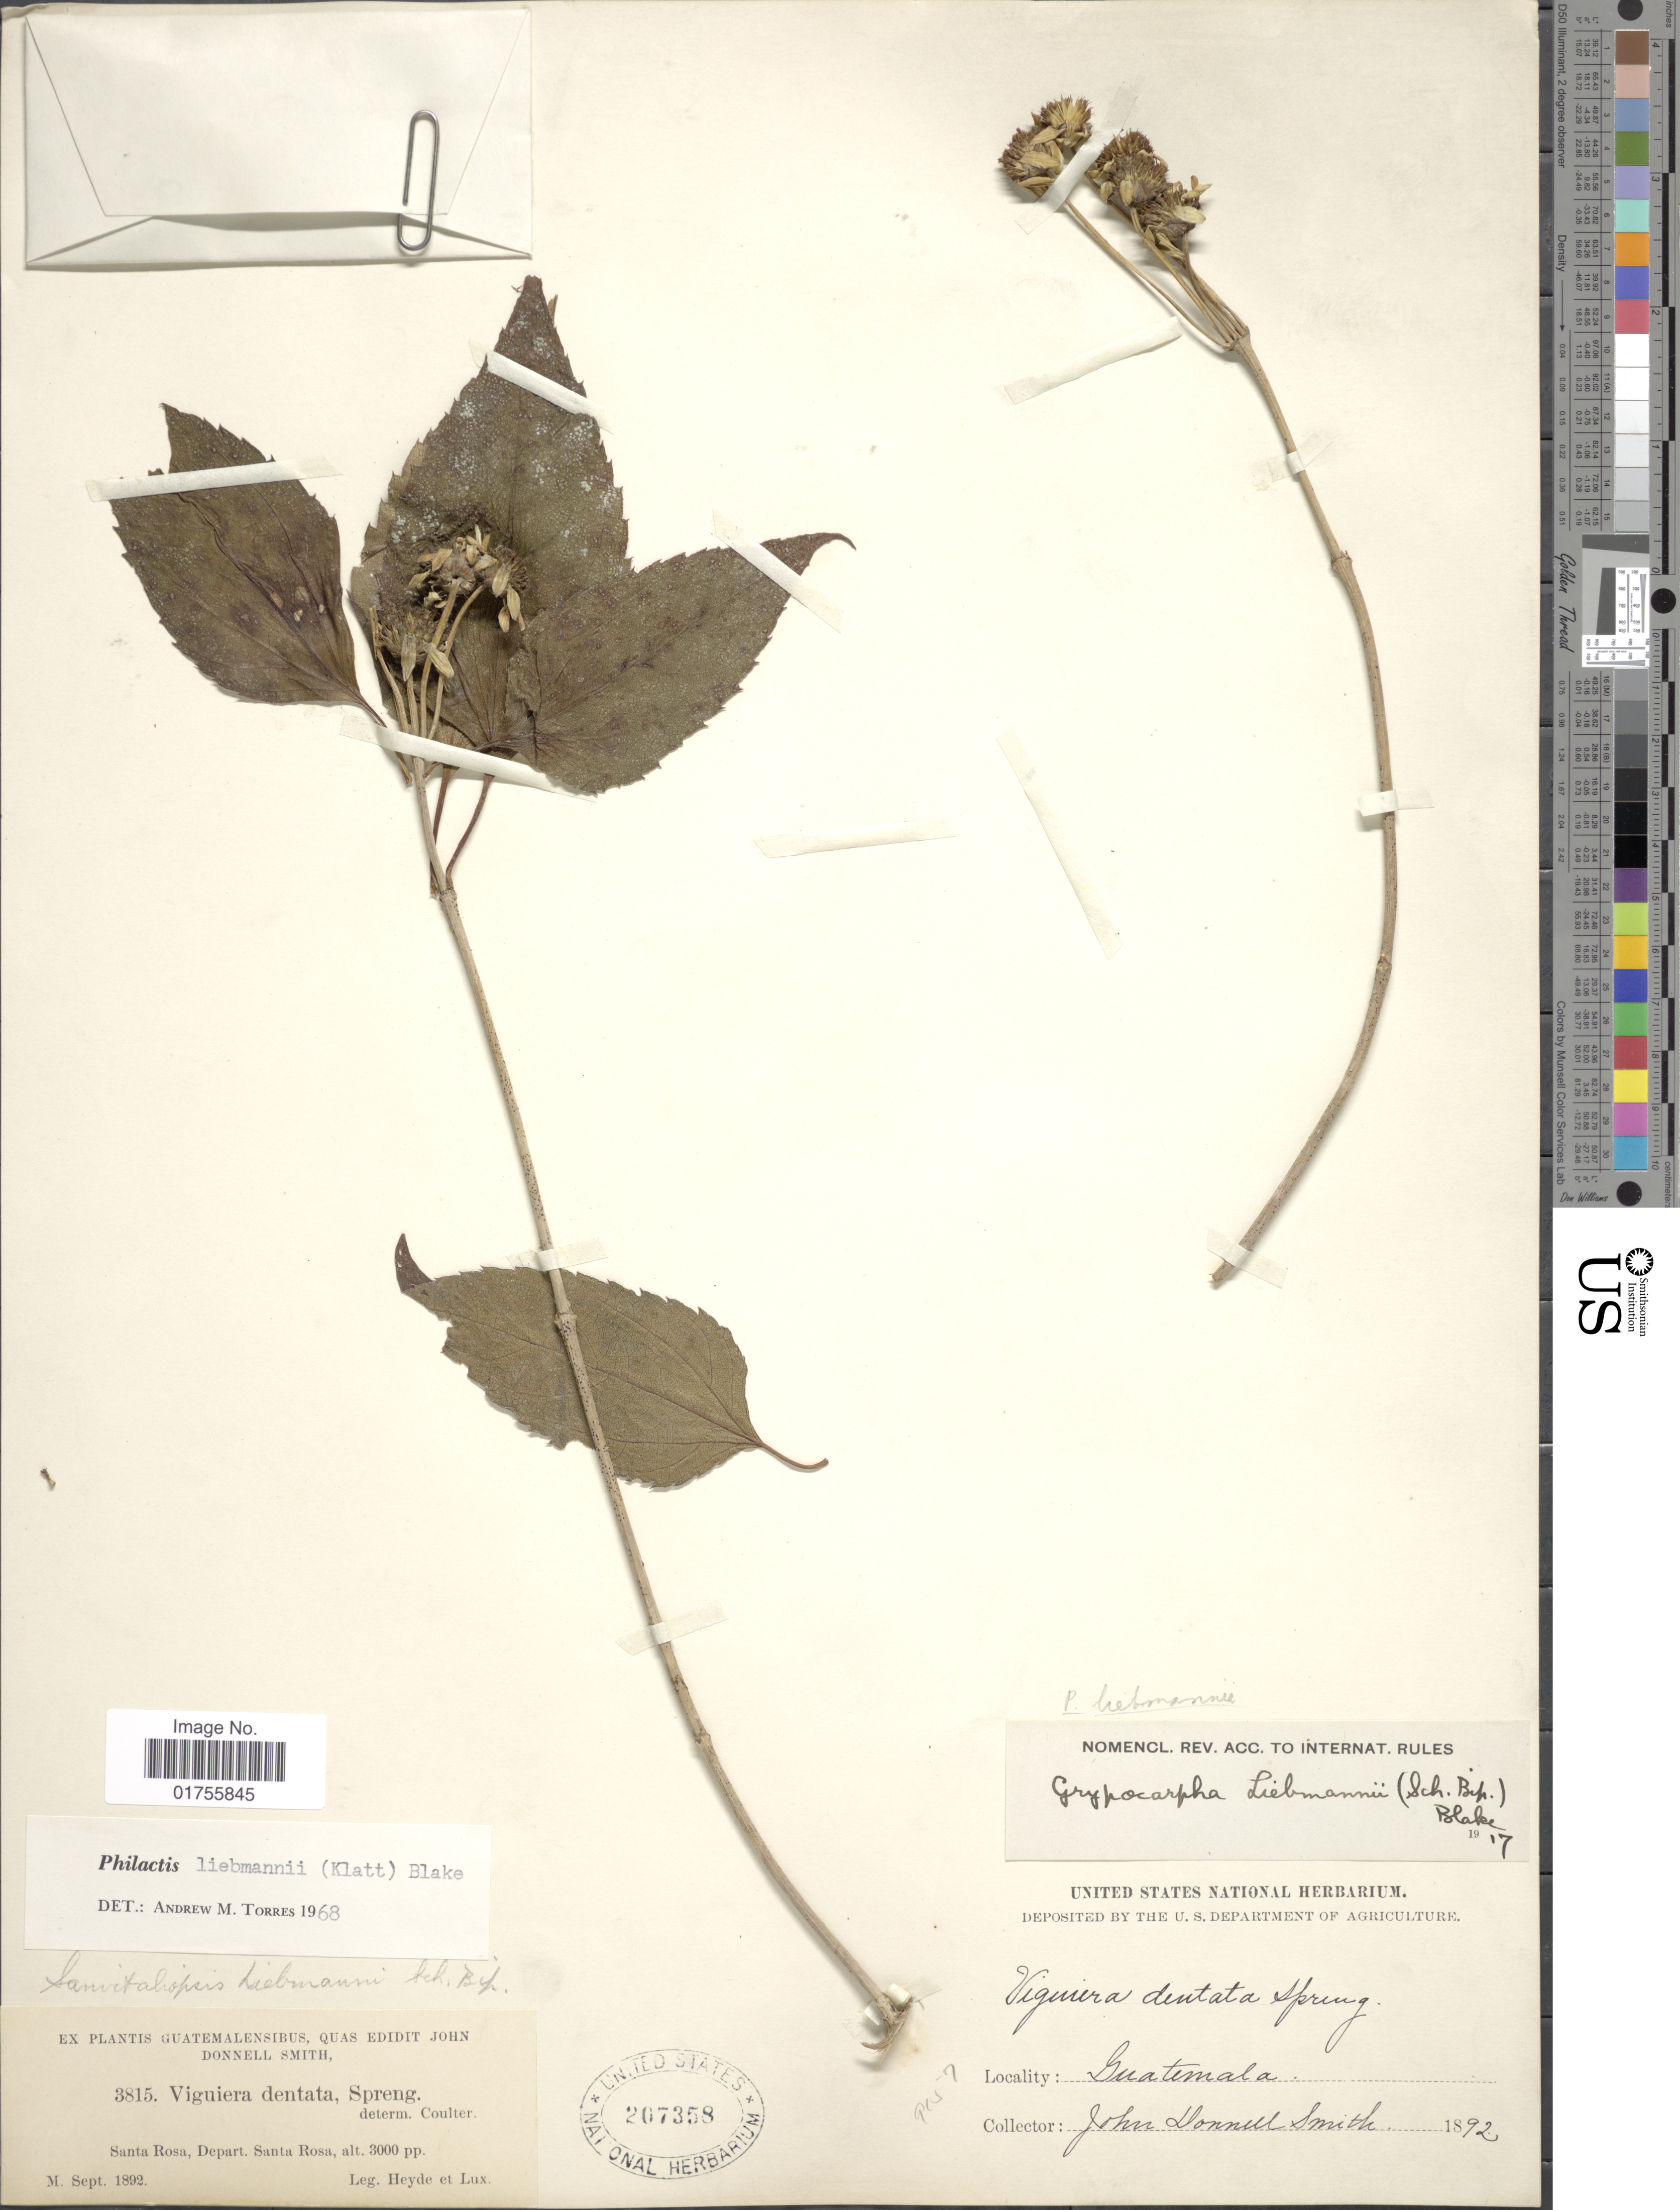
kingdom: Plantae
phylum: Tracheophyta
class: Magnoliopsida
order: Asterales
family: Asteraceae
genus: Philactis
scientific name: Philactis liebmannii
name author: (Klatt) Blake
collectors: J. Donnell Smith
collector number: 3815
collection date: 1892-09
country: Guatemala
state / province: Santa Rosa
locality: Santa Rosa. Depart. Santa Rosa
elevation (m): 914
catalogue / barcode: US 207358